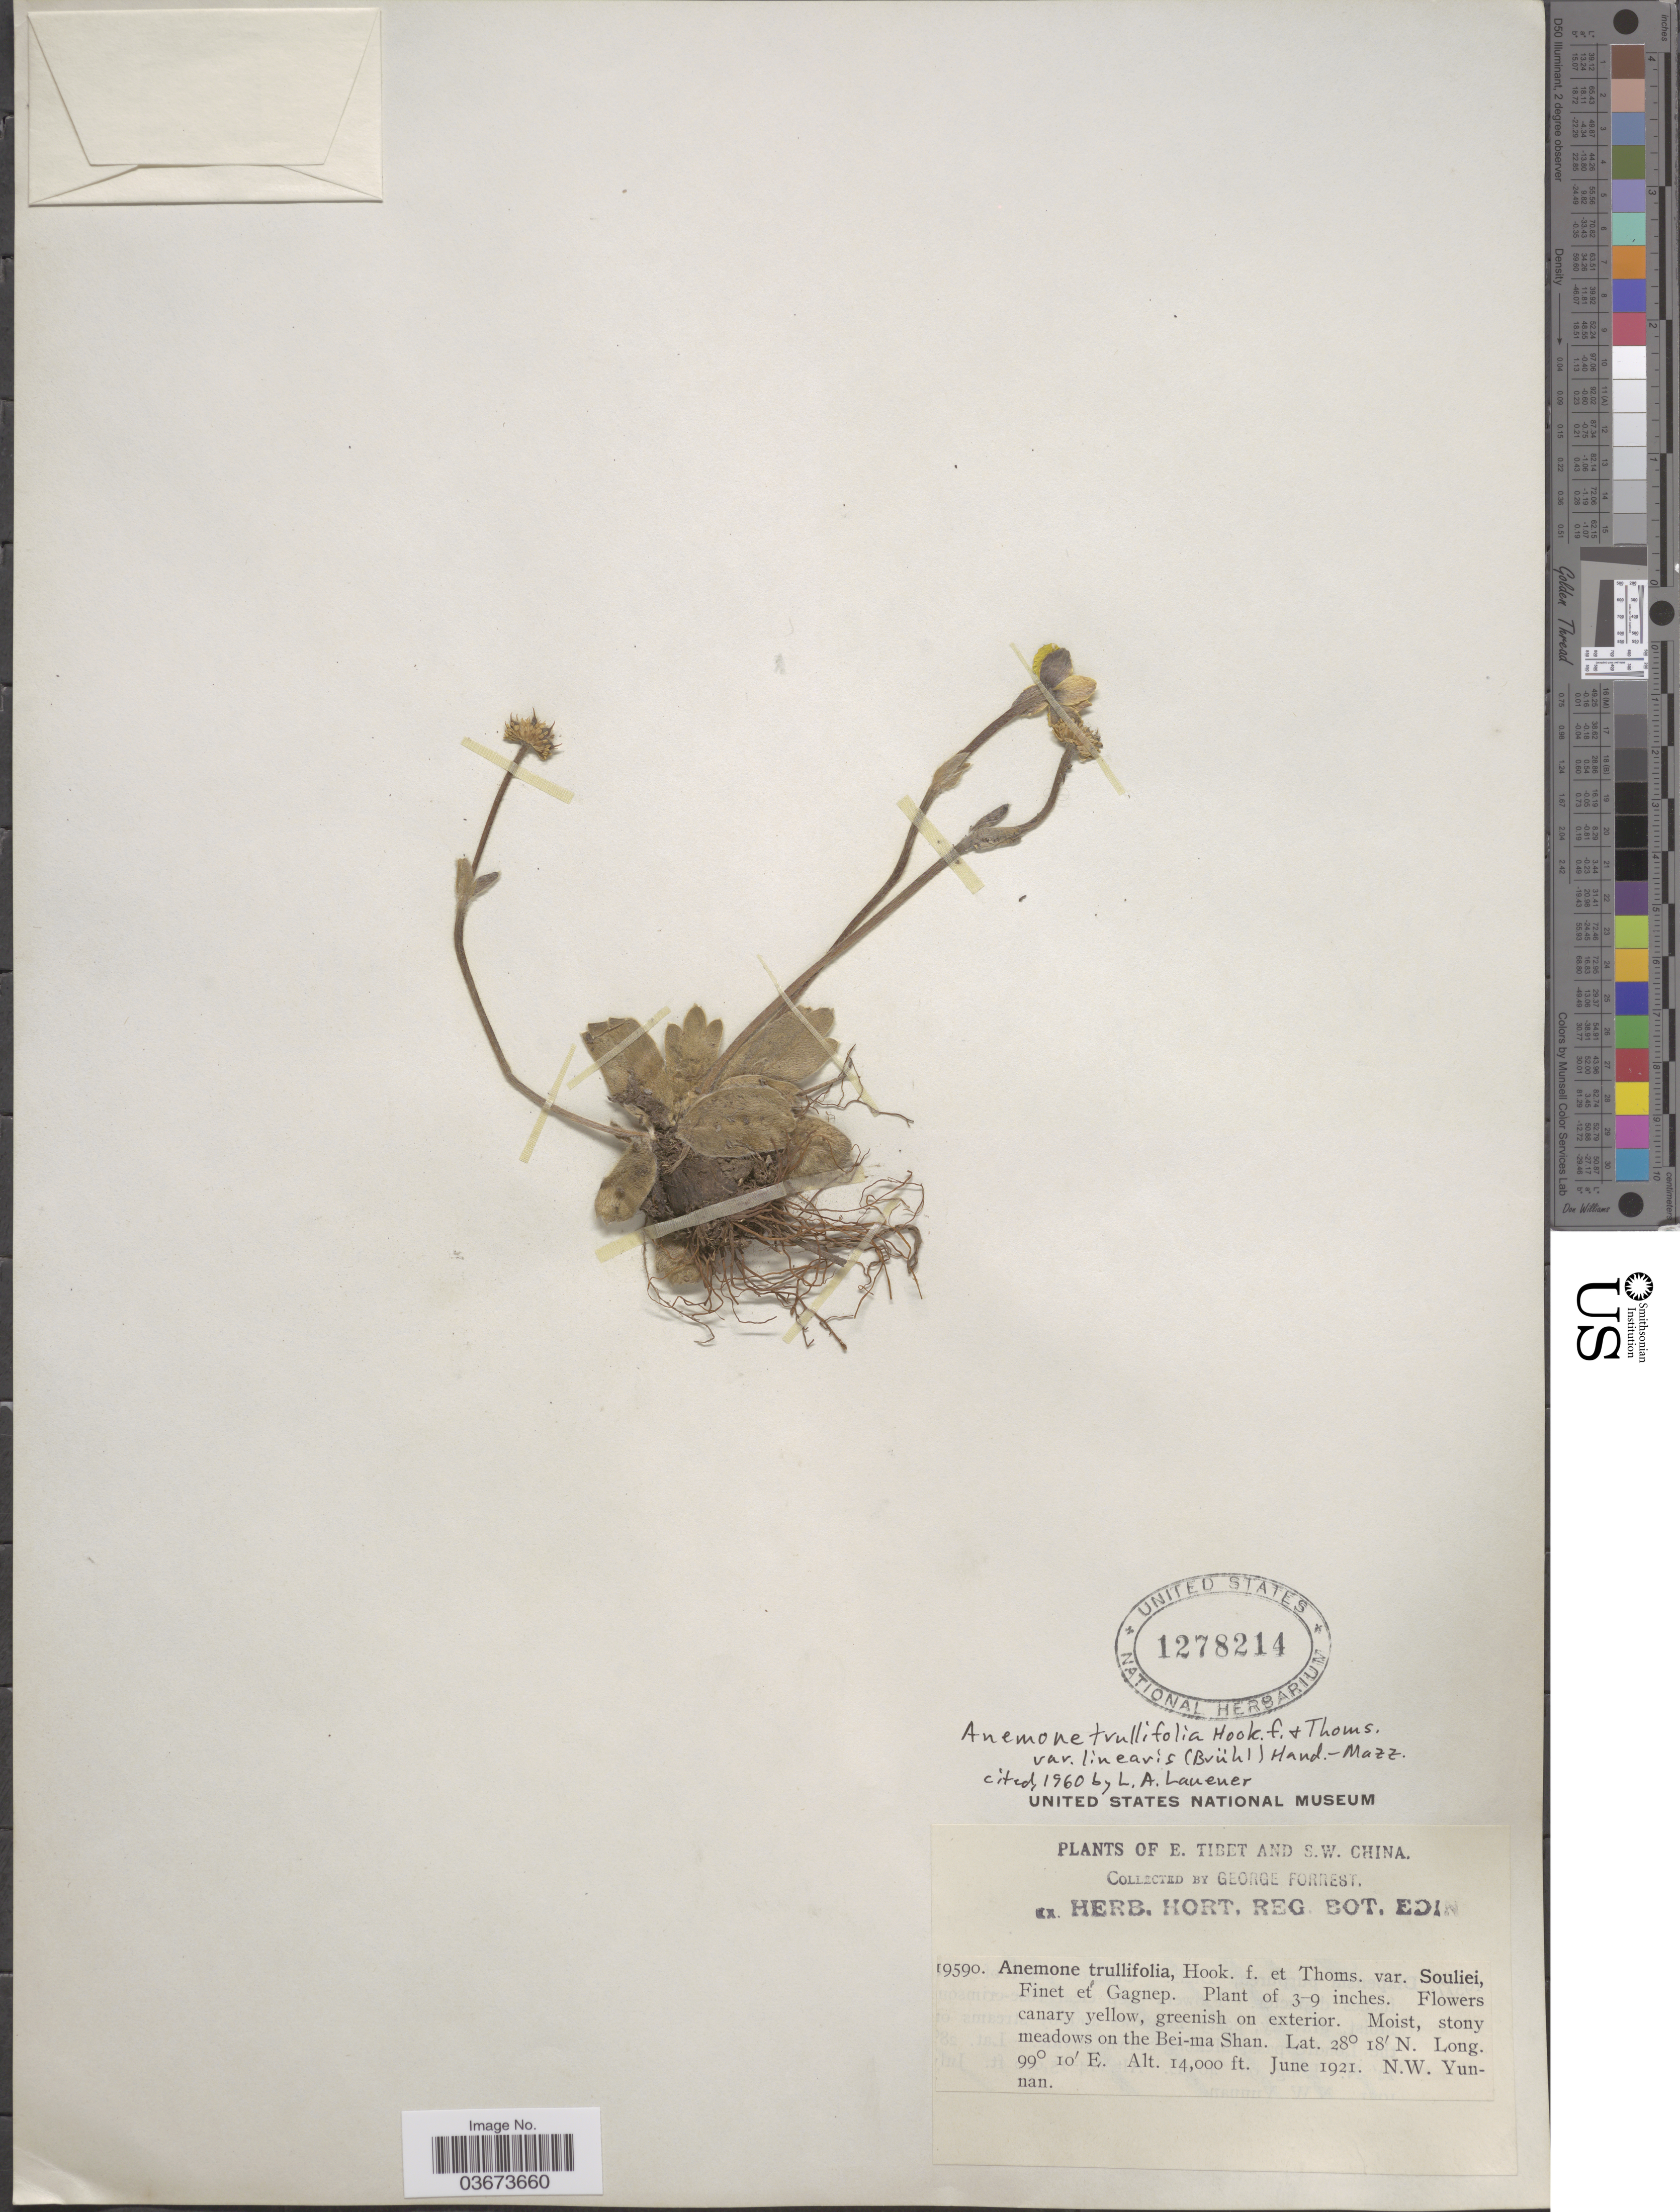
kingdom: Plantae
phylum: Tracheophyta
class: Magnoliopsida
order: Ranunculales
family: Ranunculaceae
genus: Anemone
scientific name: Anemone coelestina var. linearis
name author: (Brühl) Ziman & B.E. Dutton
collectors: G. Forrest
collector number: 19590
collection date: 1921-06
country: China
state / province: Yunnan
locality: S. W. China. On the Bei-ma Shan. N.W. Yunnan.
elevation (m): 4267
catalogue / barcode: US 1278214